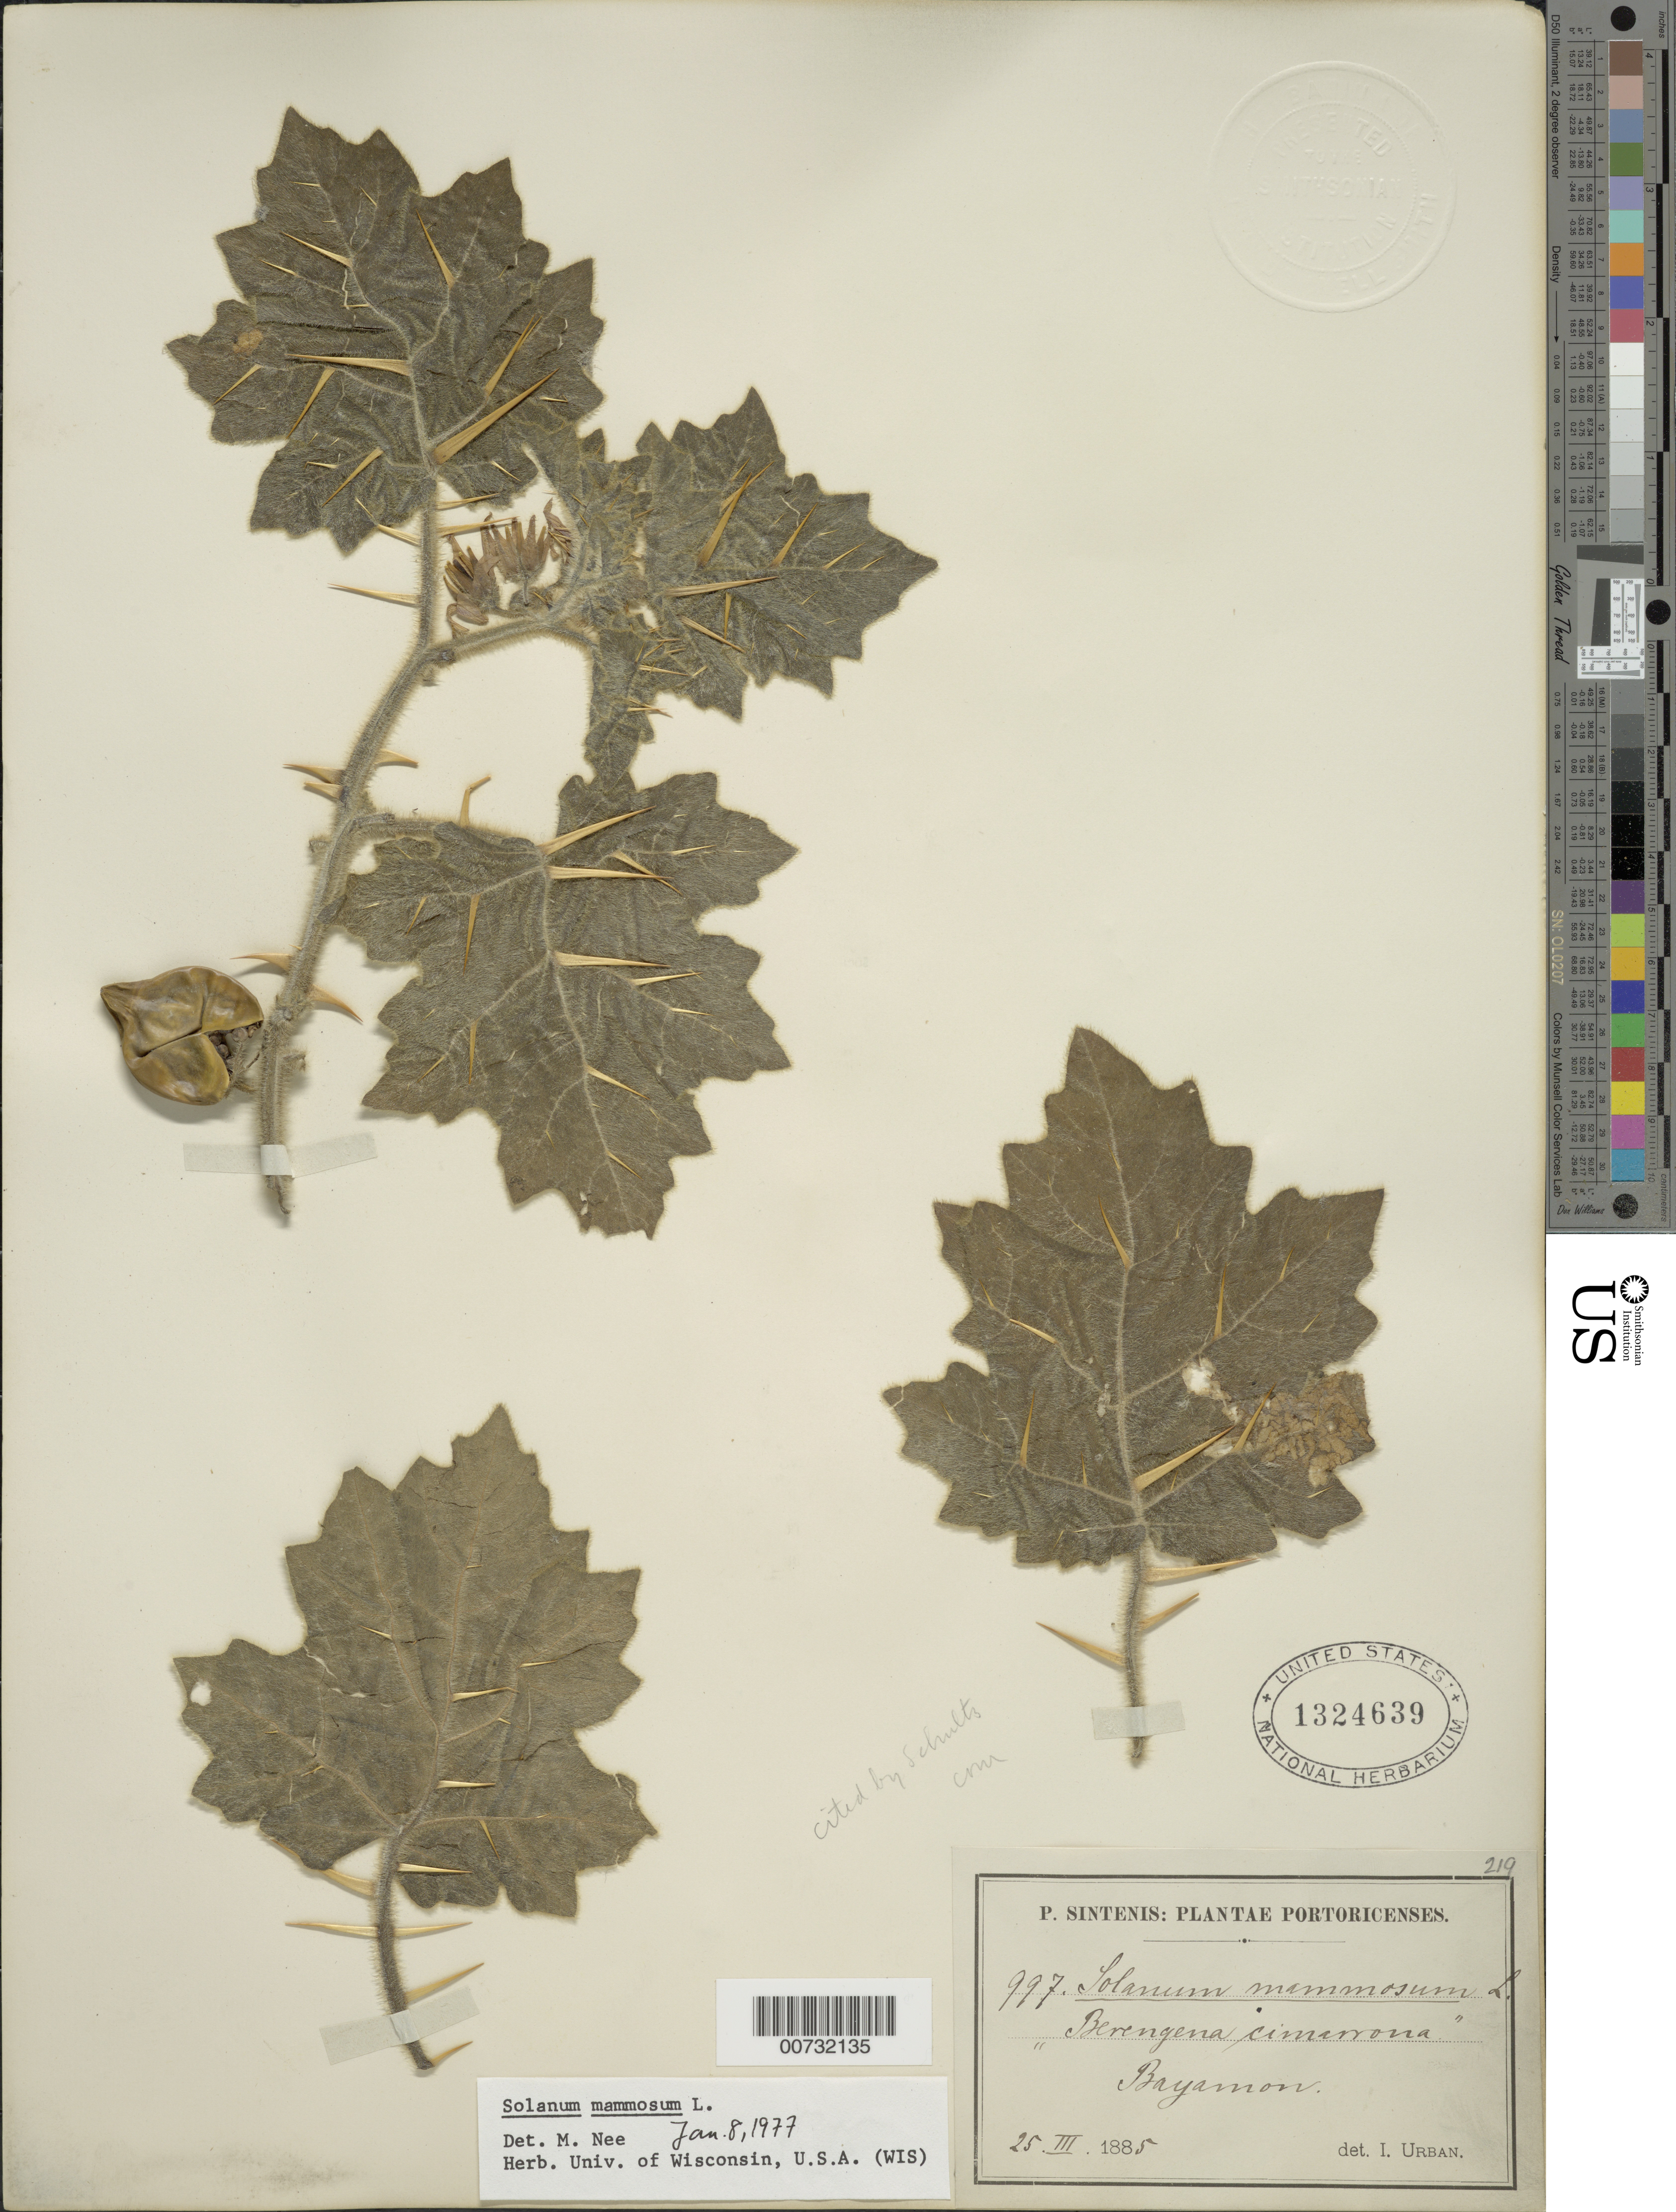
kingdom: Plantae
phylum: Tracheophyta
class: Magnoliopsida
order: Solanales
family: Solanaceae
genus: Solanum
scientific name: Solanum mammosum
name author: L.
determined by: Nee, Michael H.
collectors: P. Sintenis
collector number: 997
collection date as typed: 25 Mar 1885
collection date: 1885-03-25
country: Puerto Rico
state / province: Bayamón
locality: Bayamon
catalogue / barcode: US 1324639